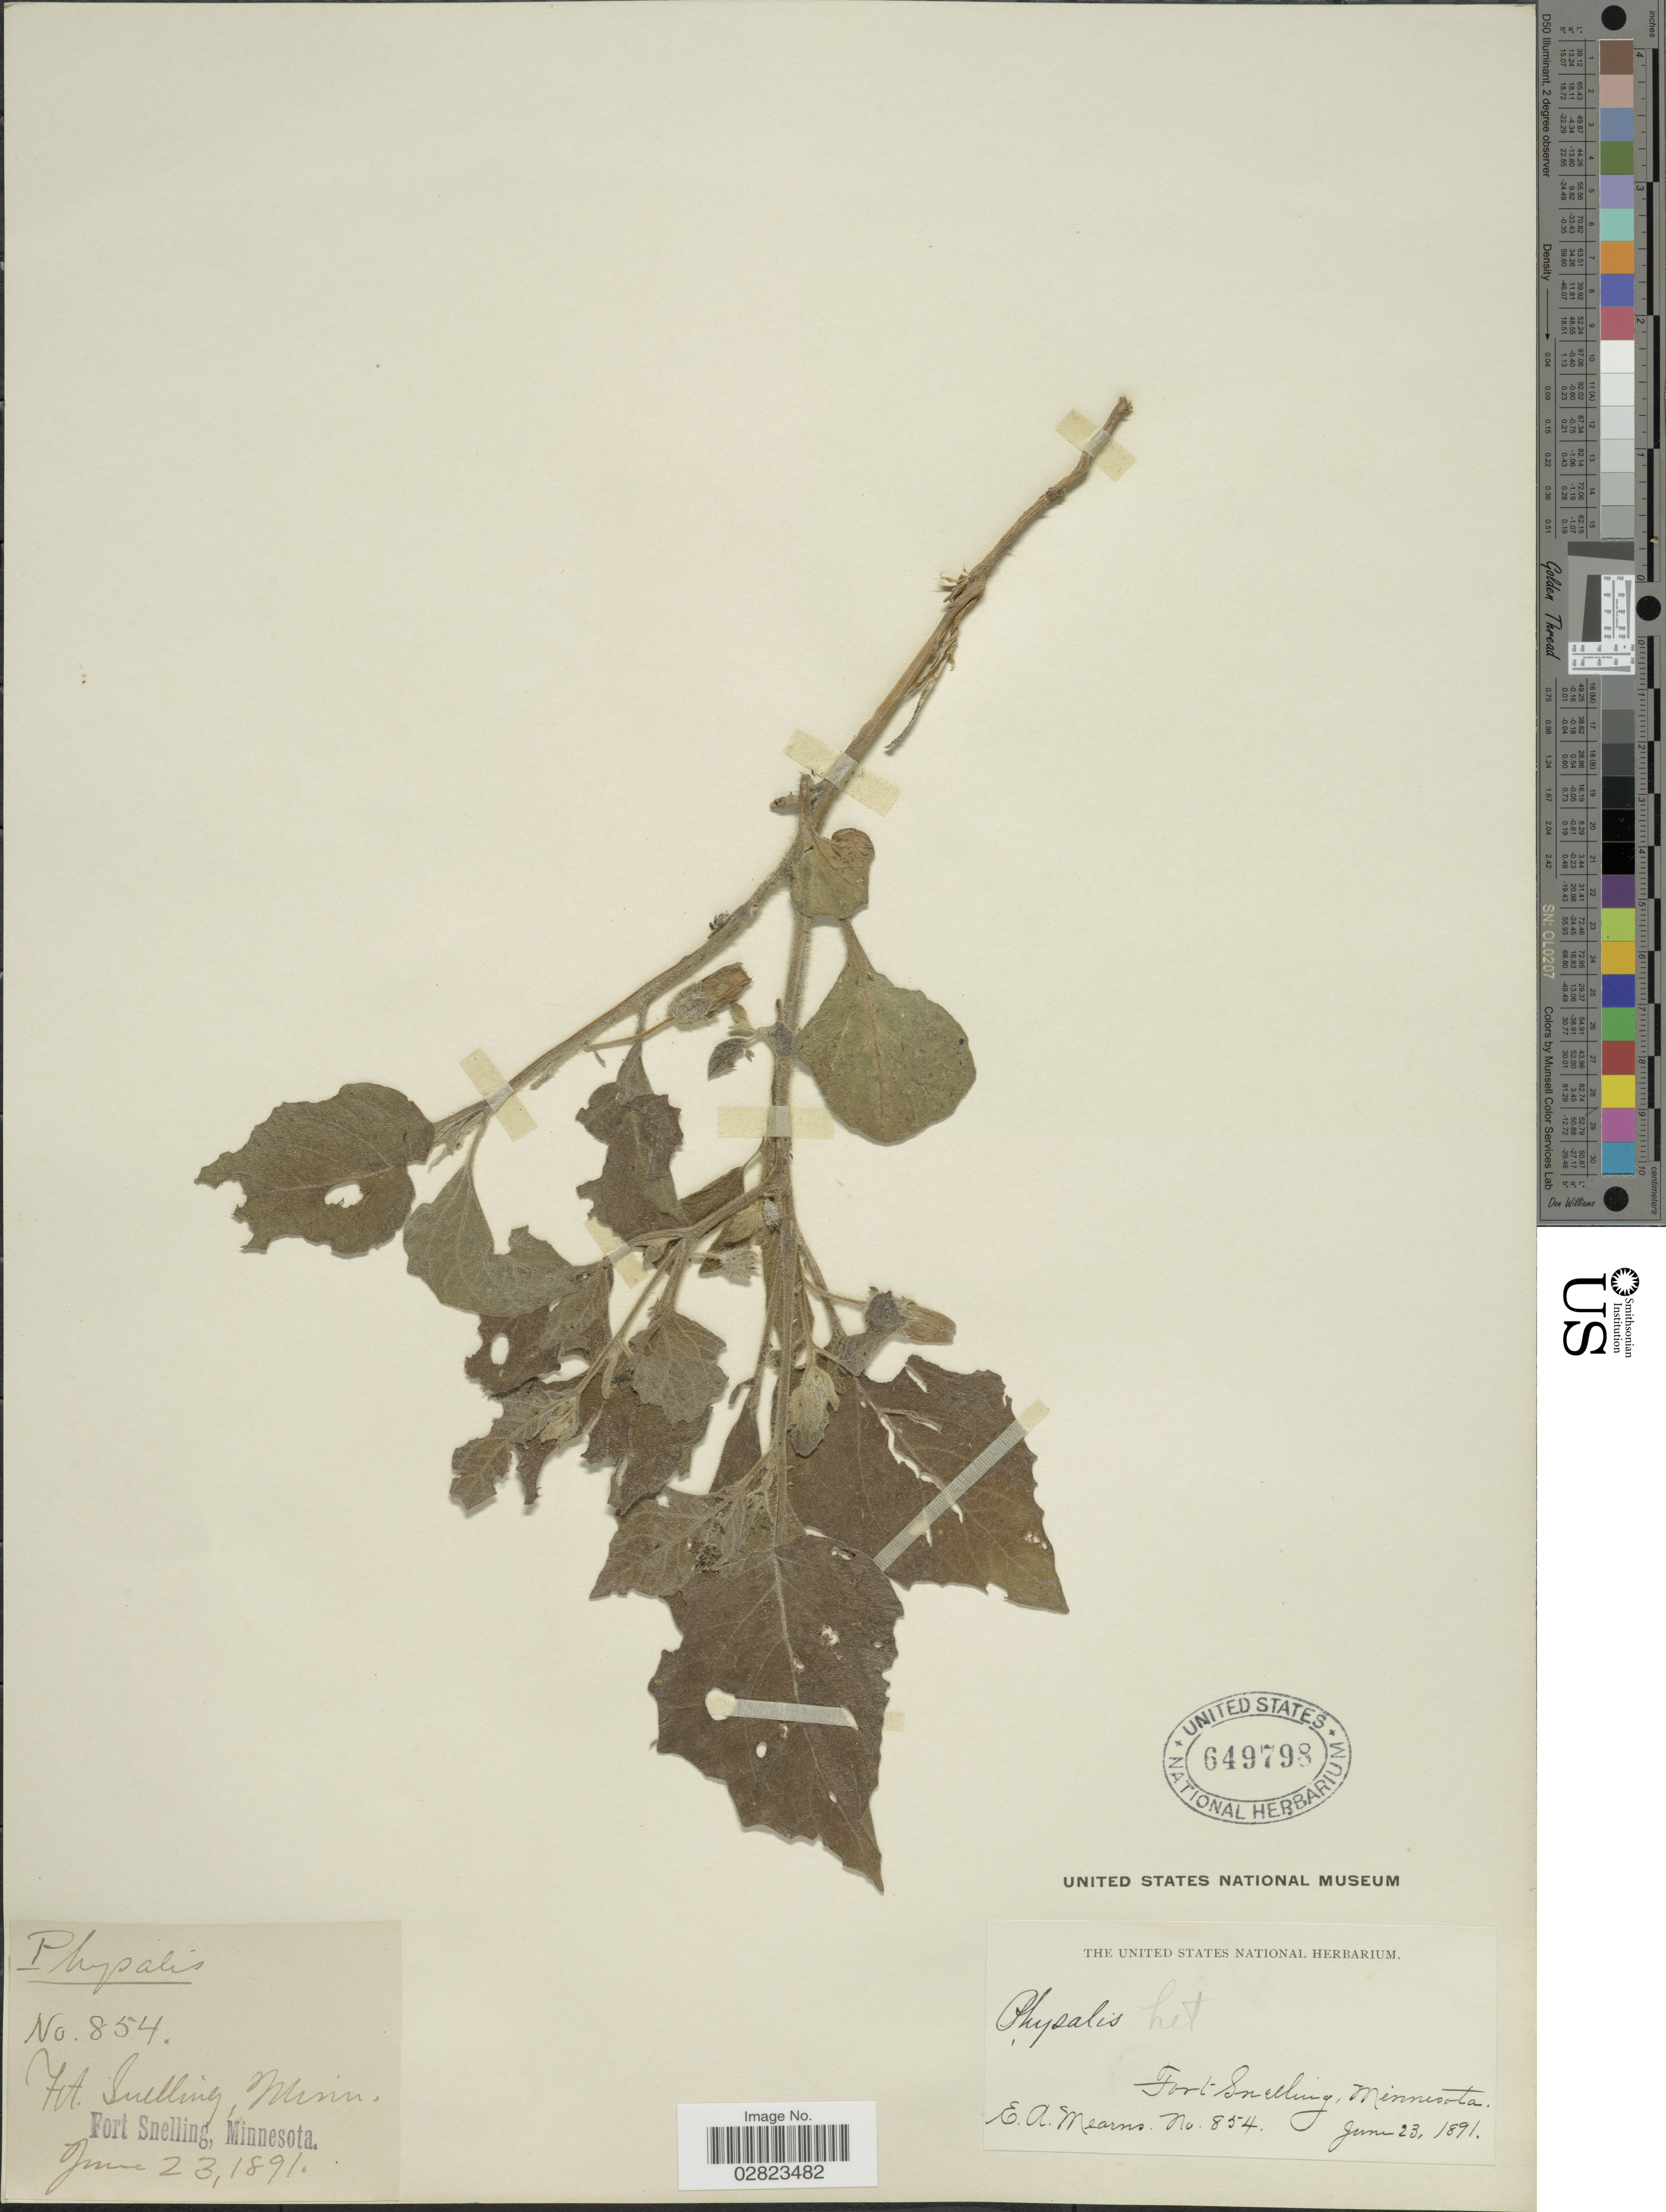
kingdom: Plantae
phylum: Tracheophyta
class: Magnoliopsida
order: Solanales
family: Solanaceae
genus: Physalis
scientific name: Physalis heterophylla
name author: Nees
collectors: E. A. Mearns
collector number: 854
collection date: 1891-06-23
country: United States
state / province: Minnesota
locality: Fort Snelling.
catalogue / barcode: US 649798